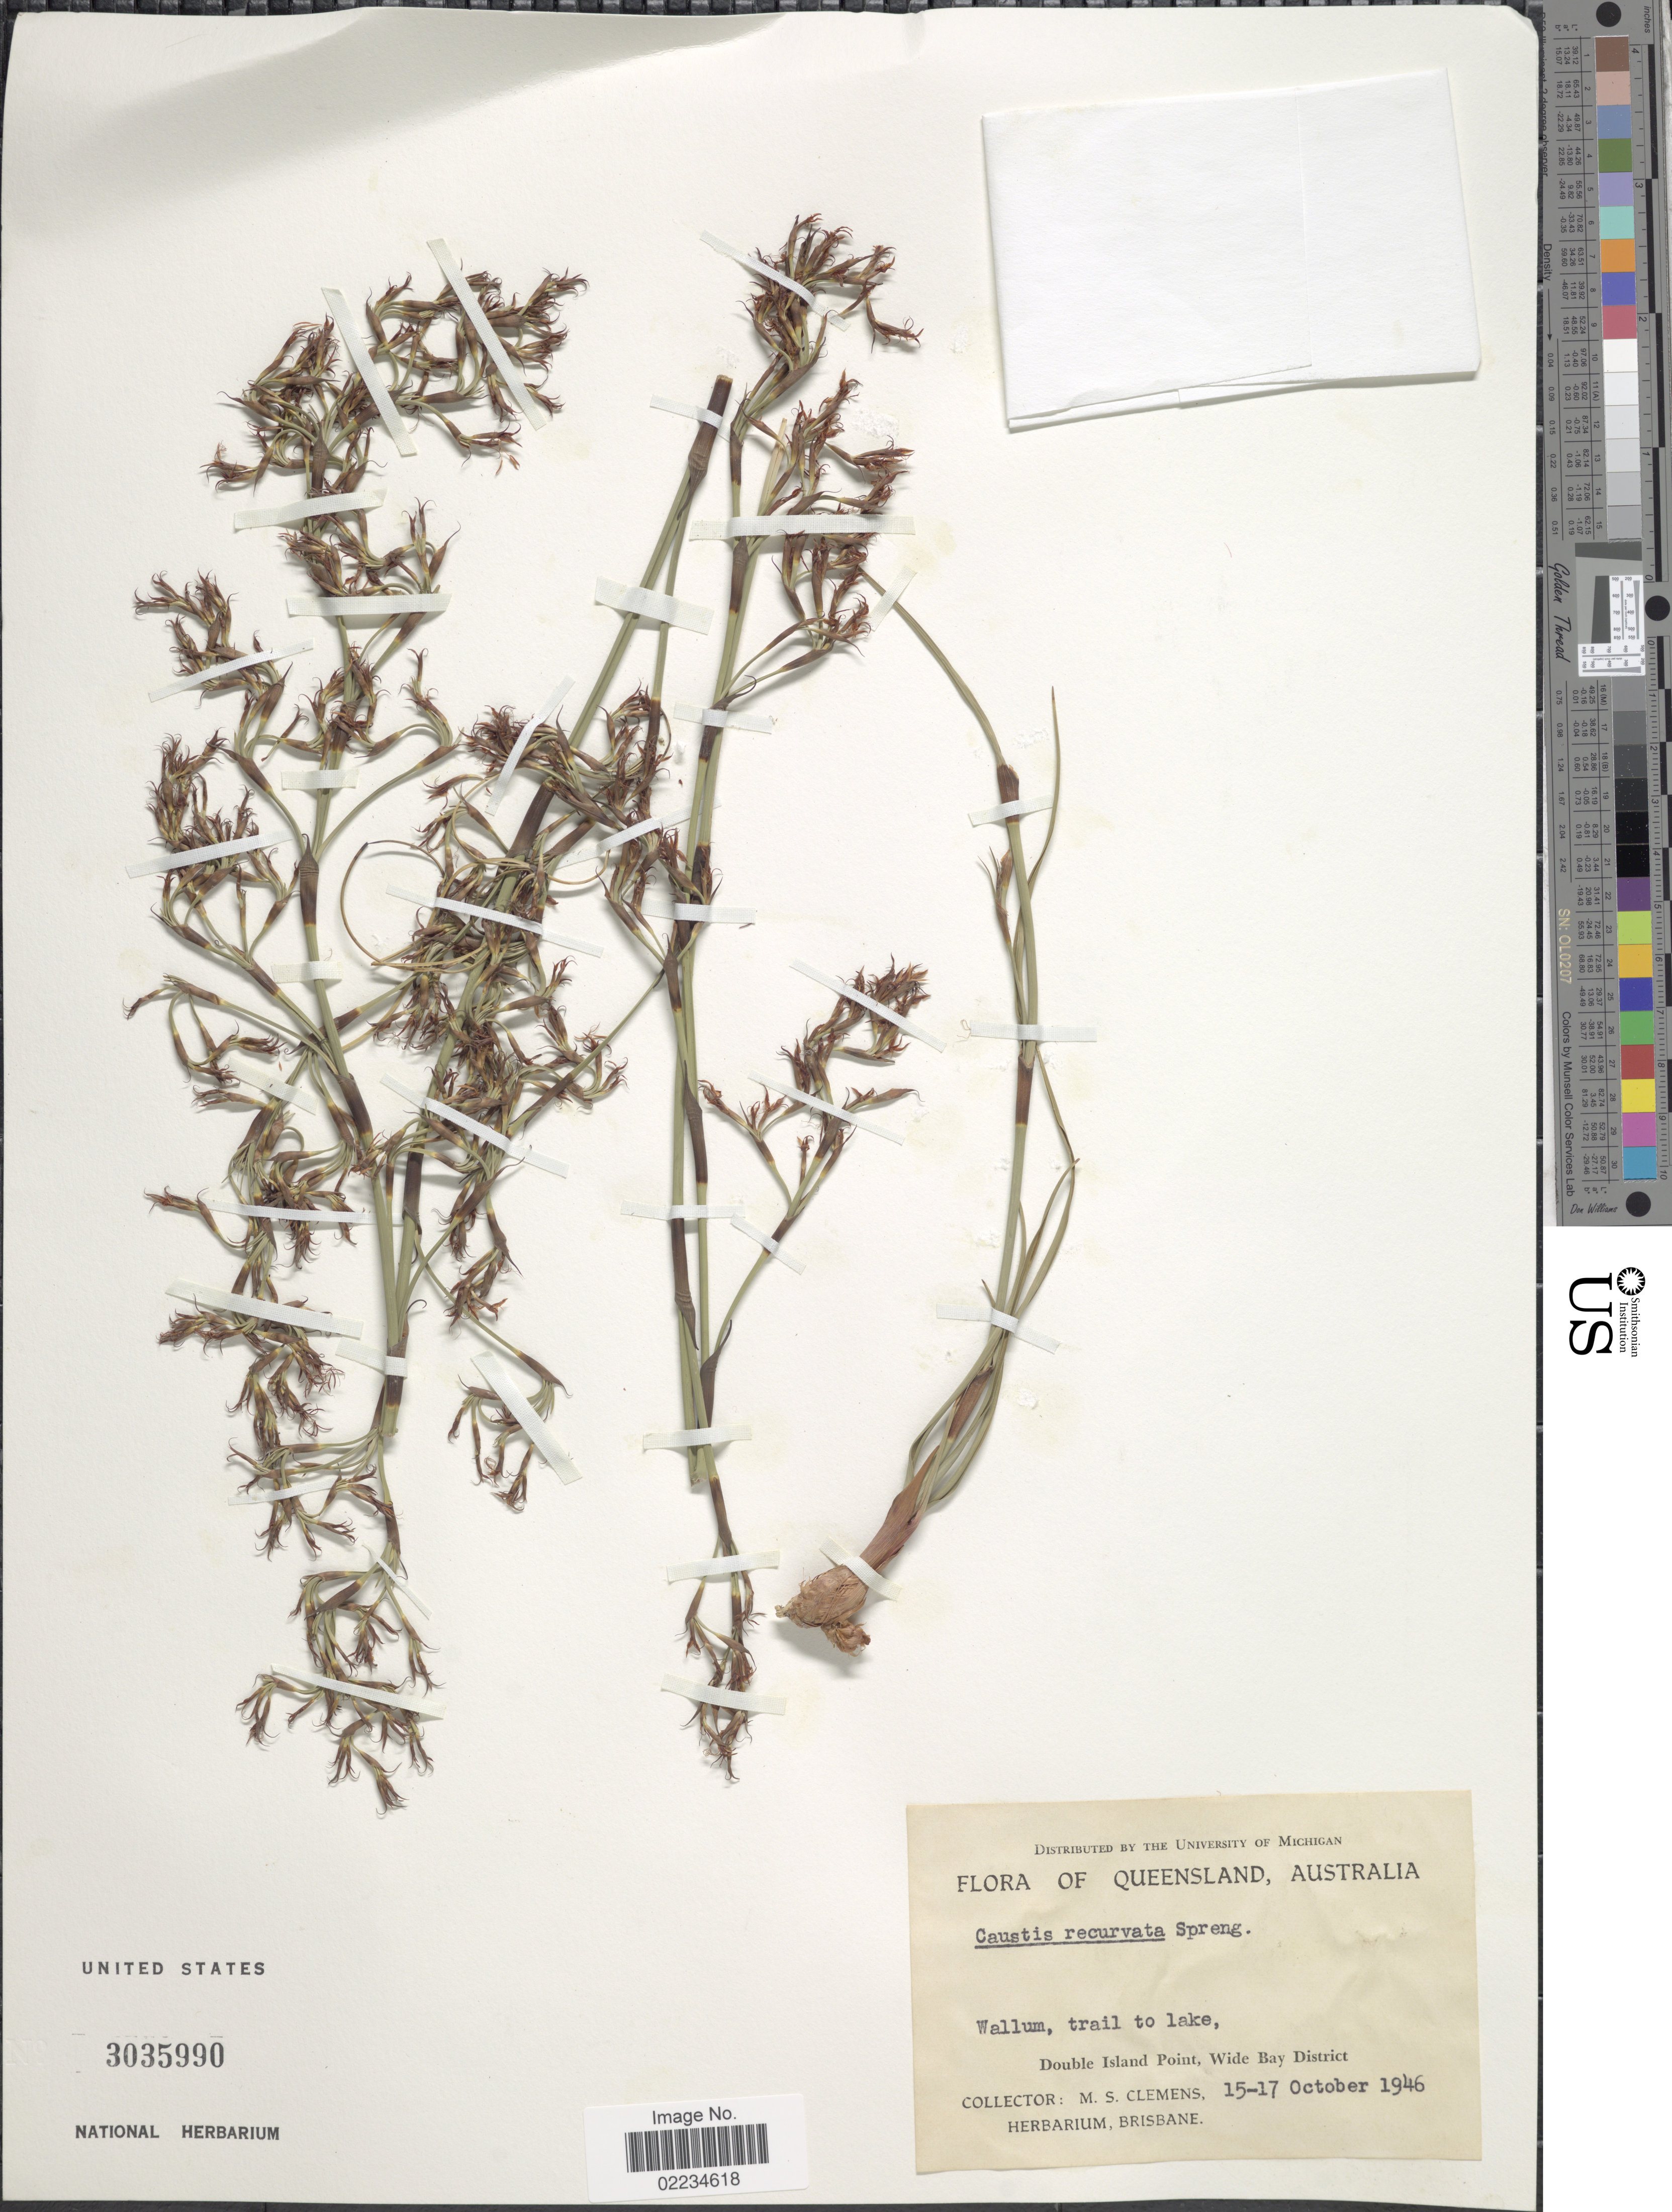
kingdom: Plantae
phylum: Tracheophyta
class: Liliopsida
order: Poales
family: Cyperaceae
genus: Caustis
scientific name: Caustis recurvata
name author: Spreng.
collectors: M. S. Clemens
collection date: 1946-10-15/1946-10-17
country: Australia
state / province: Queensland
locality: Wallum, trail to lake, Double Island Point, Wide Bay District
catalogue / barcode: US 3035990